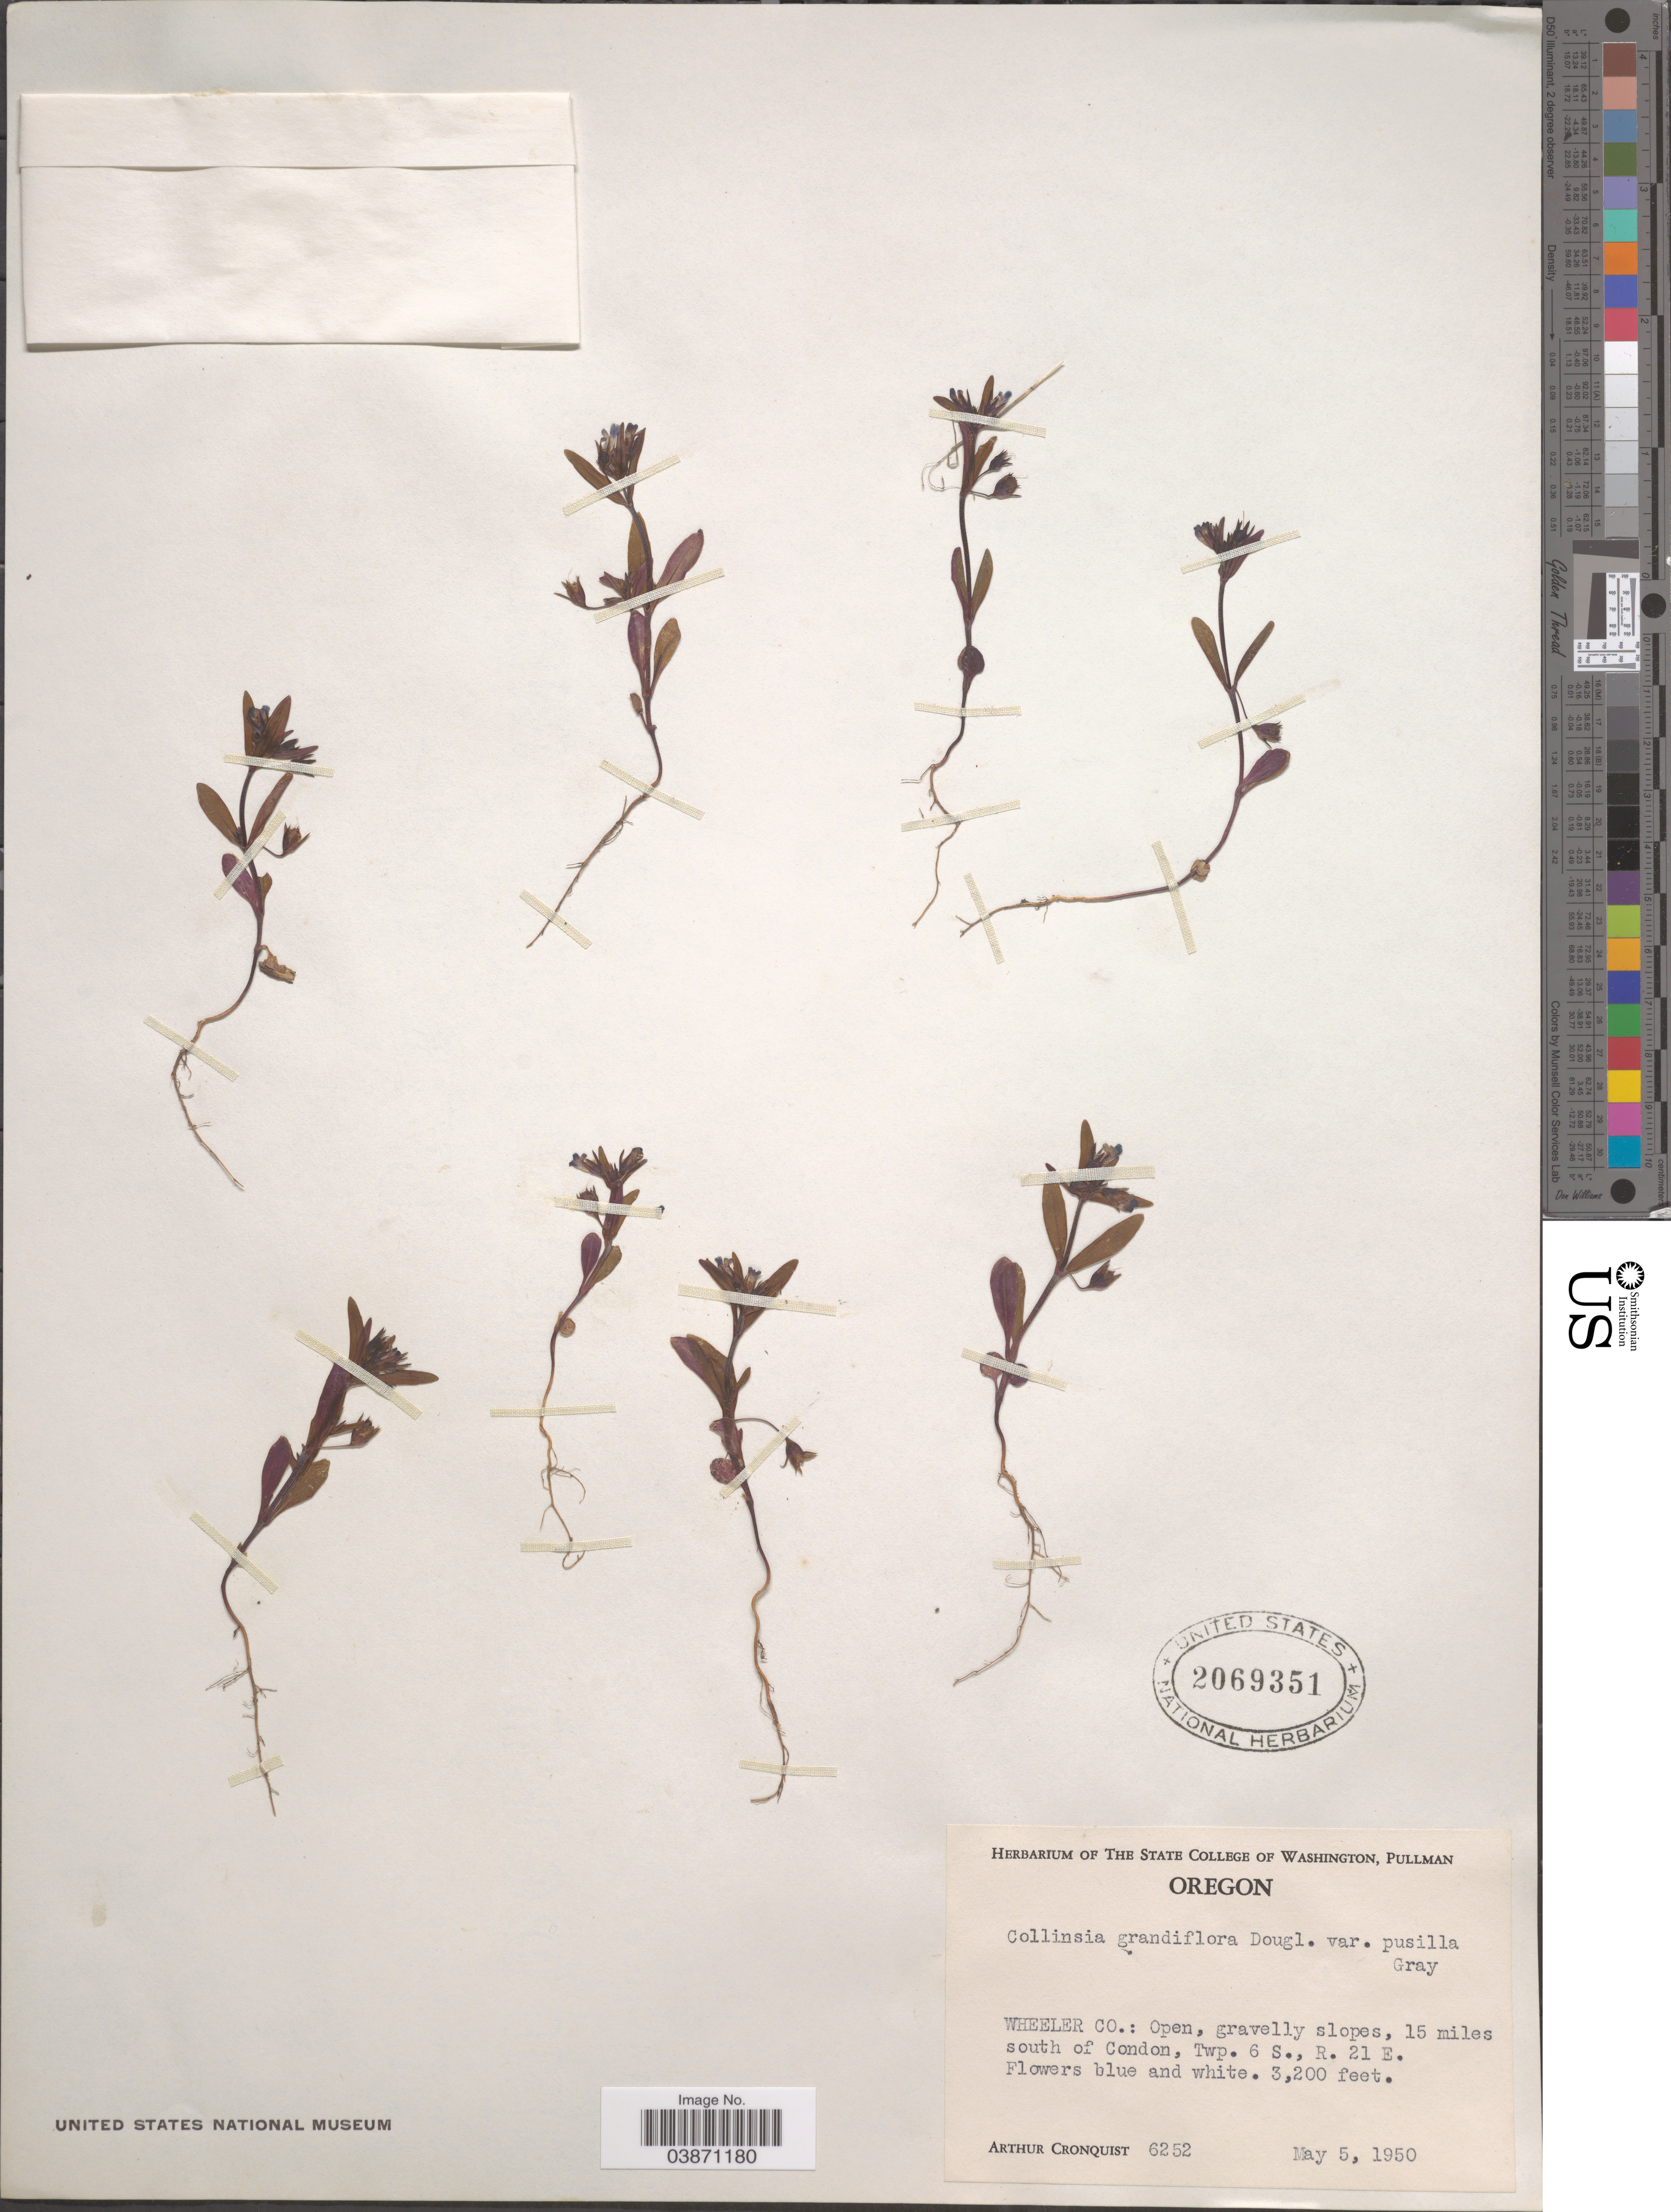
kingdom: Plantae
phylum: Tracheophyta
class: Magnoliopsida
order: Lamiales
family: Plantaginaceae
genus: Collinsia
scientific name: Collinsia grandiflora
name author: Lindl.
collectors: A. J. Cronquist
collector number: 6252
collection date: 1950-05-05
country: United States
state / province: Oregon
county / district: Wheeler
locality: Wheeler Co.: Open, gravelly slopes, 15 miles south of Condon, Twp. 6 S., R. 21 E.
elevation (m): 975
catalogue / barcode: US 2069351